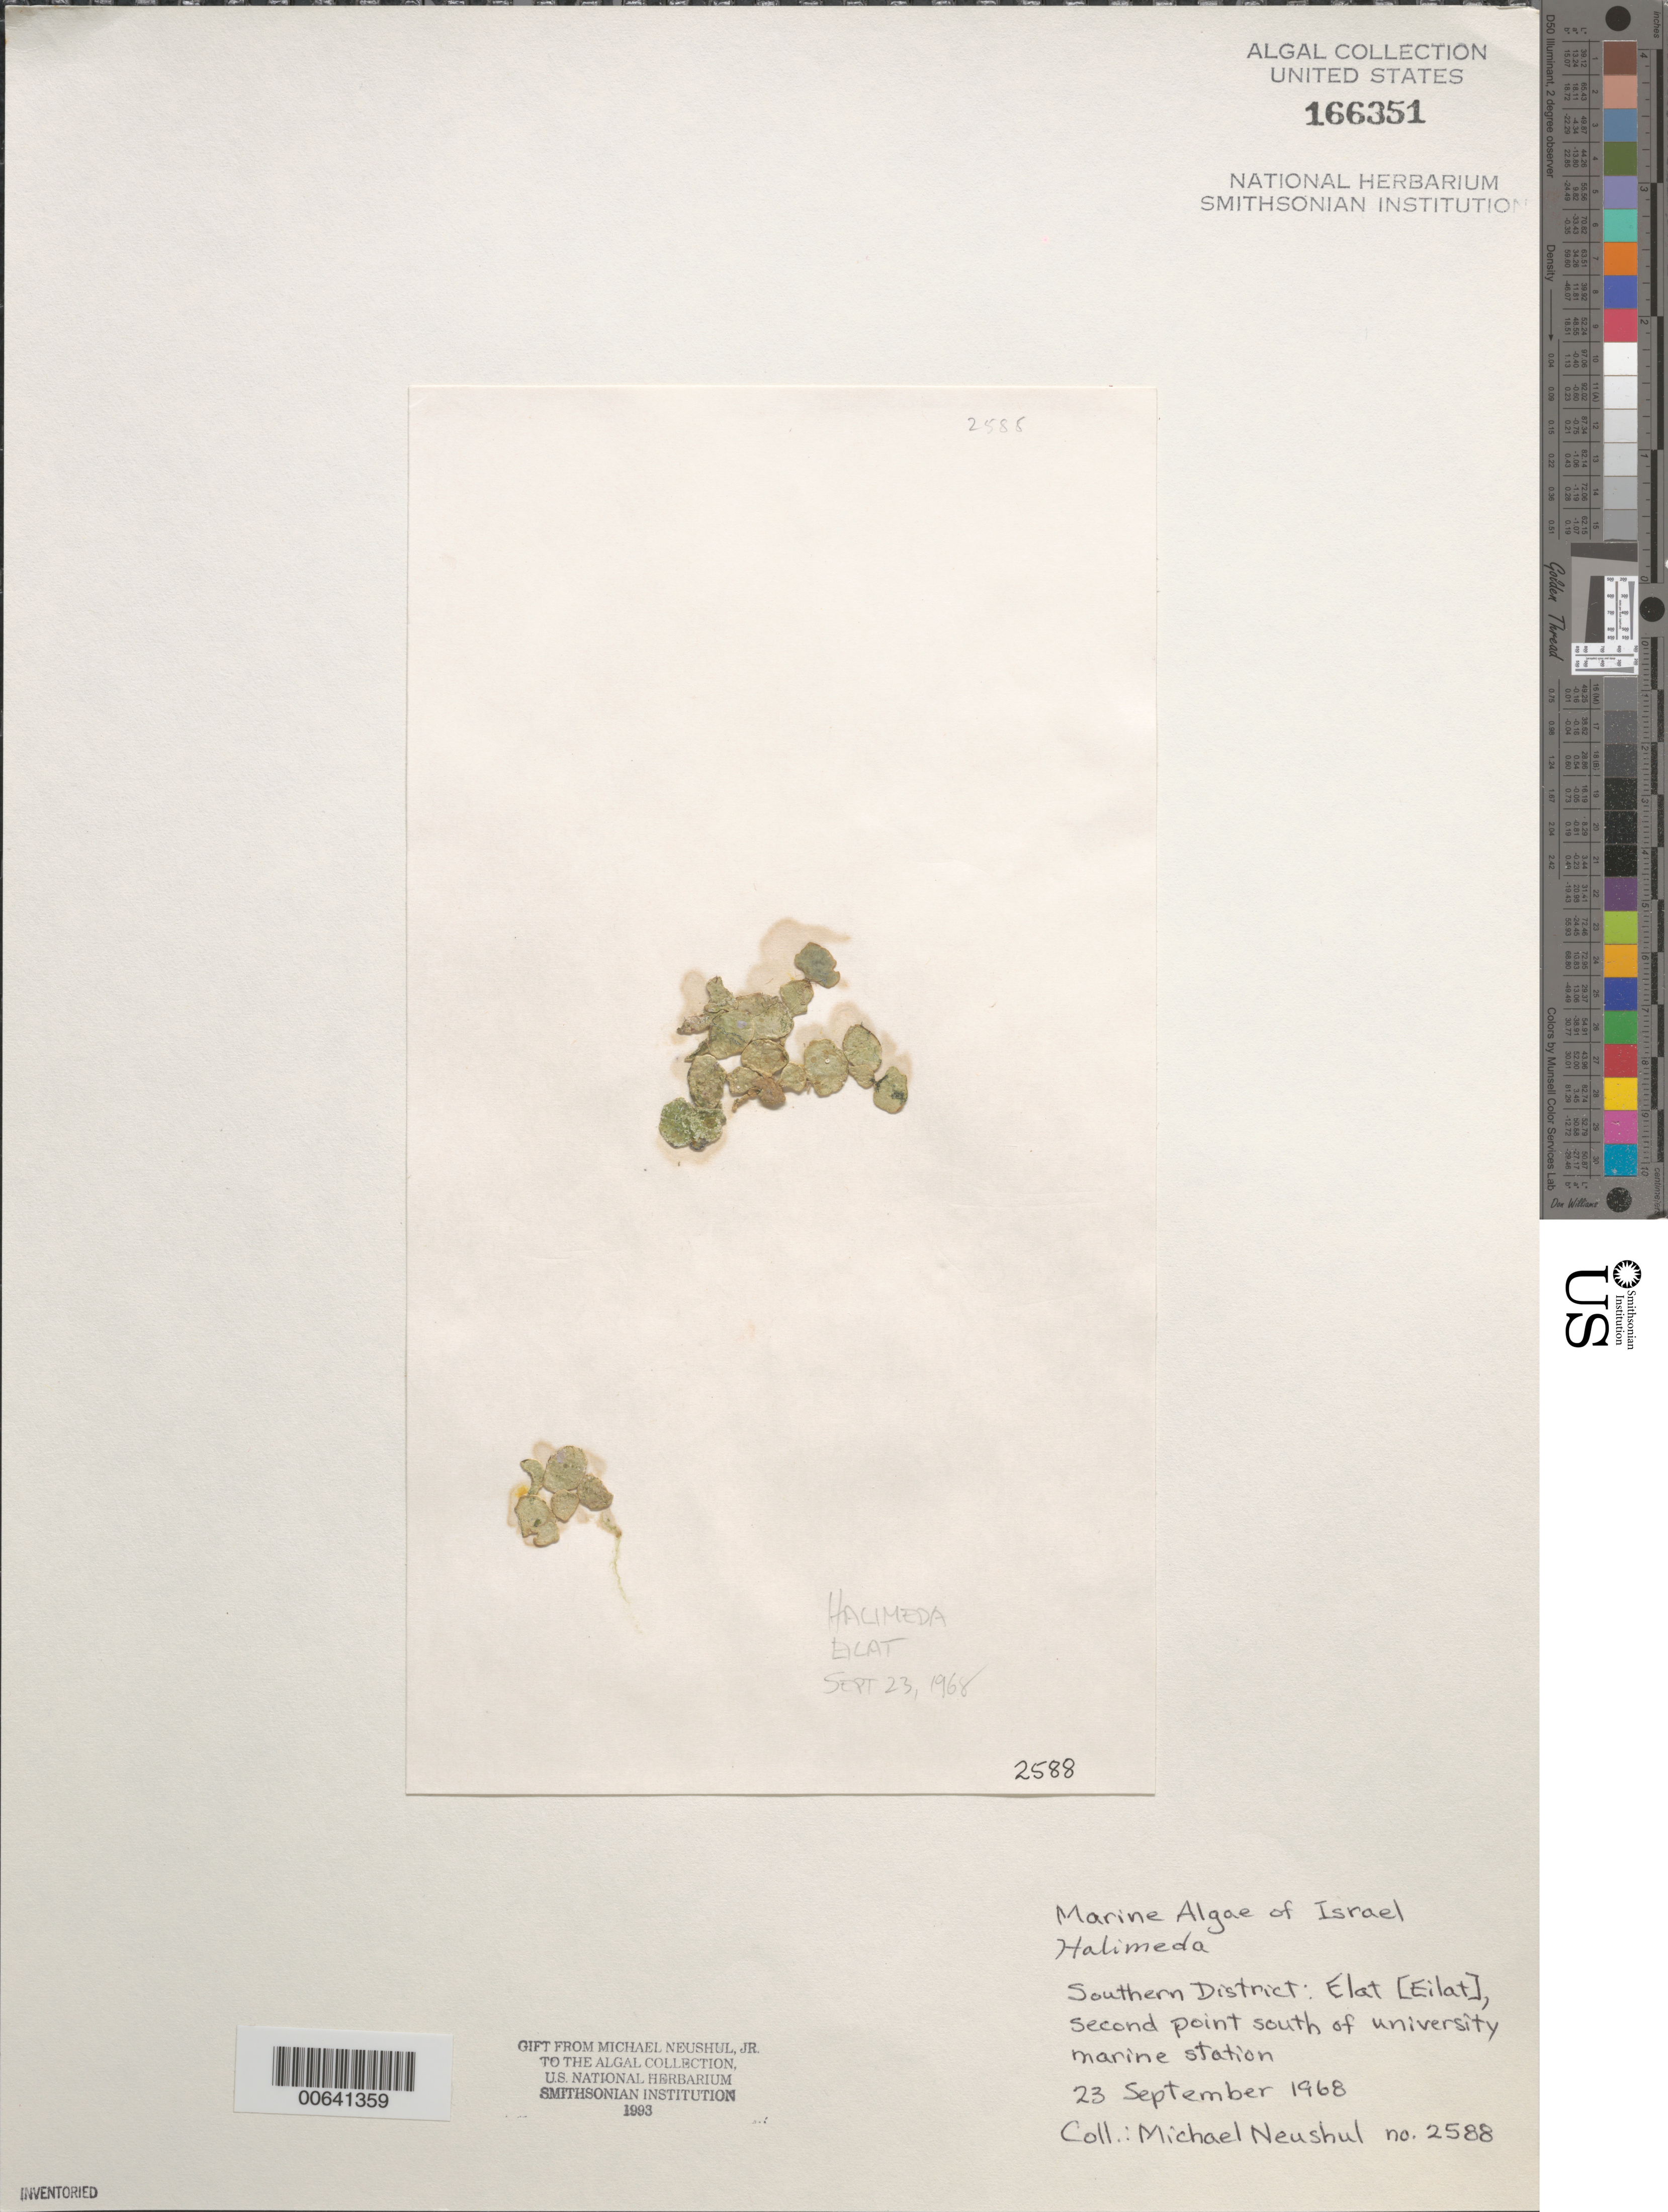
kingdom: Plantae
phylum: Chlorophyta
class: Ulvophyceae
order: Bryopsidales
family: Halimedaceae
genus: Halimeda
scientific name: Halimeda sp.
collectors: M. Neushul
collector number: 2588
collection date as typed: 23 Sep 1968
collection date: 1968-09-23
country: Israel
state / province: Southern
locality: Elat (Eilat), second point south of University Marine Station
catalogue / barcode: US 166351